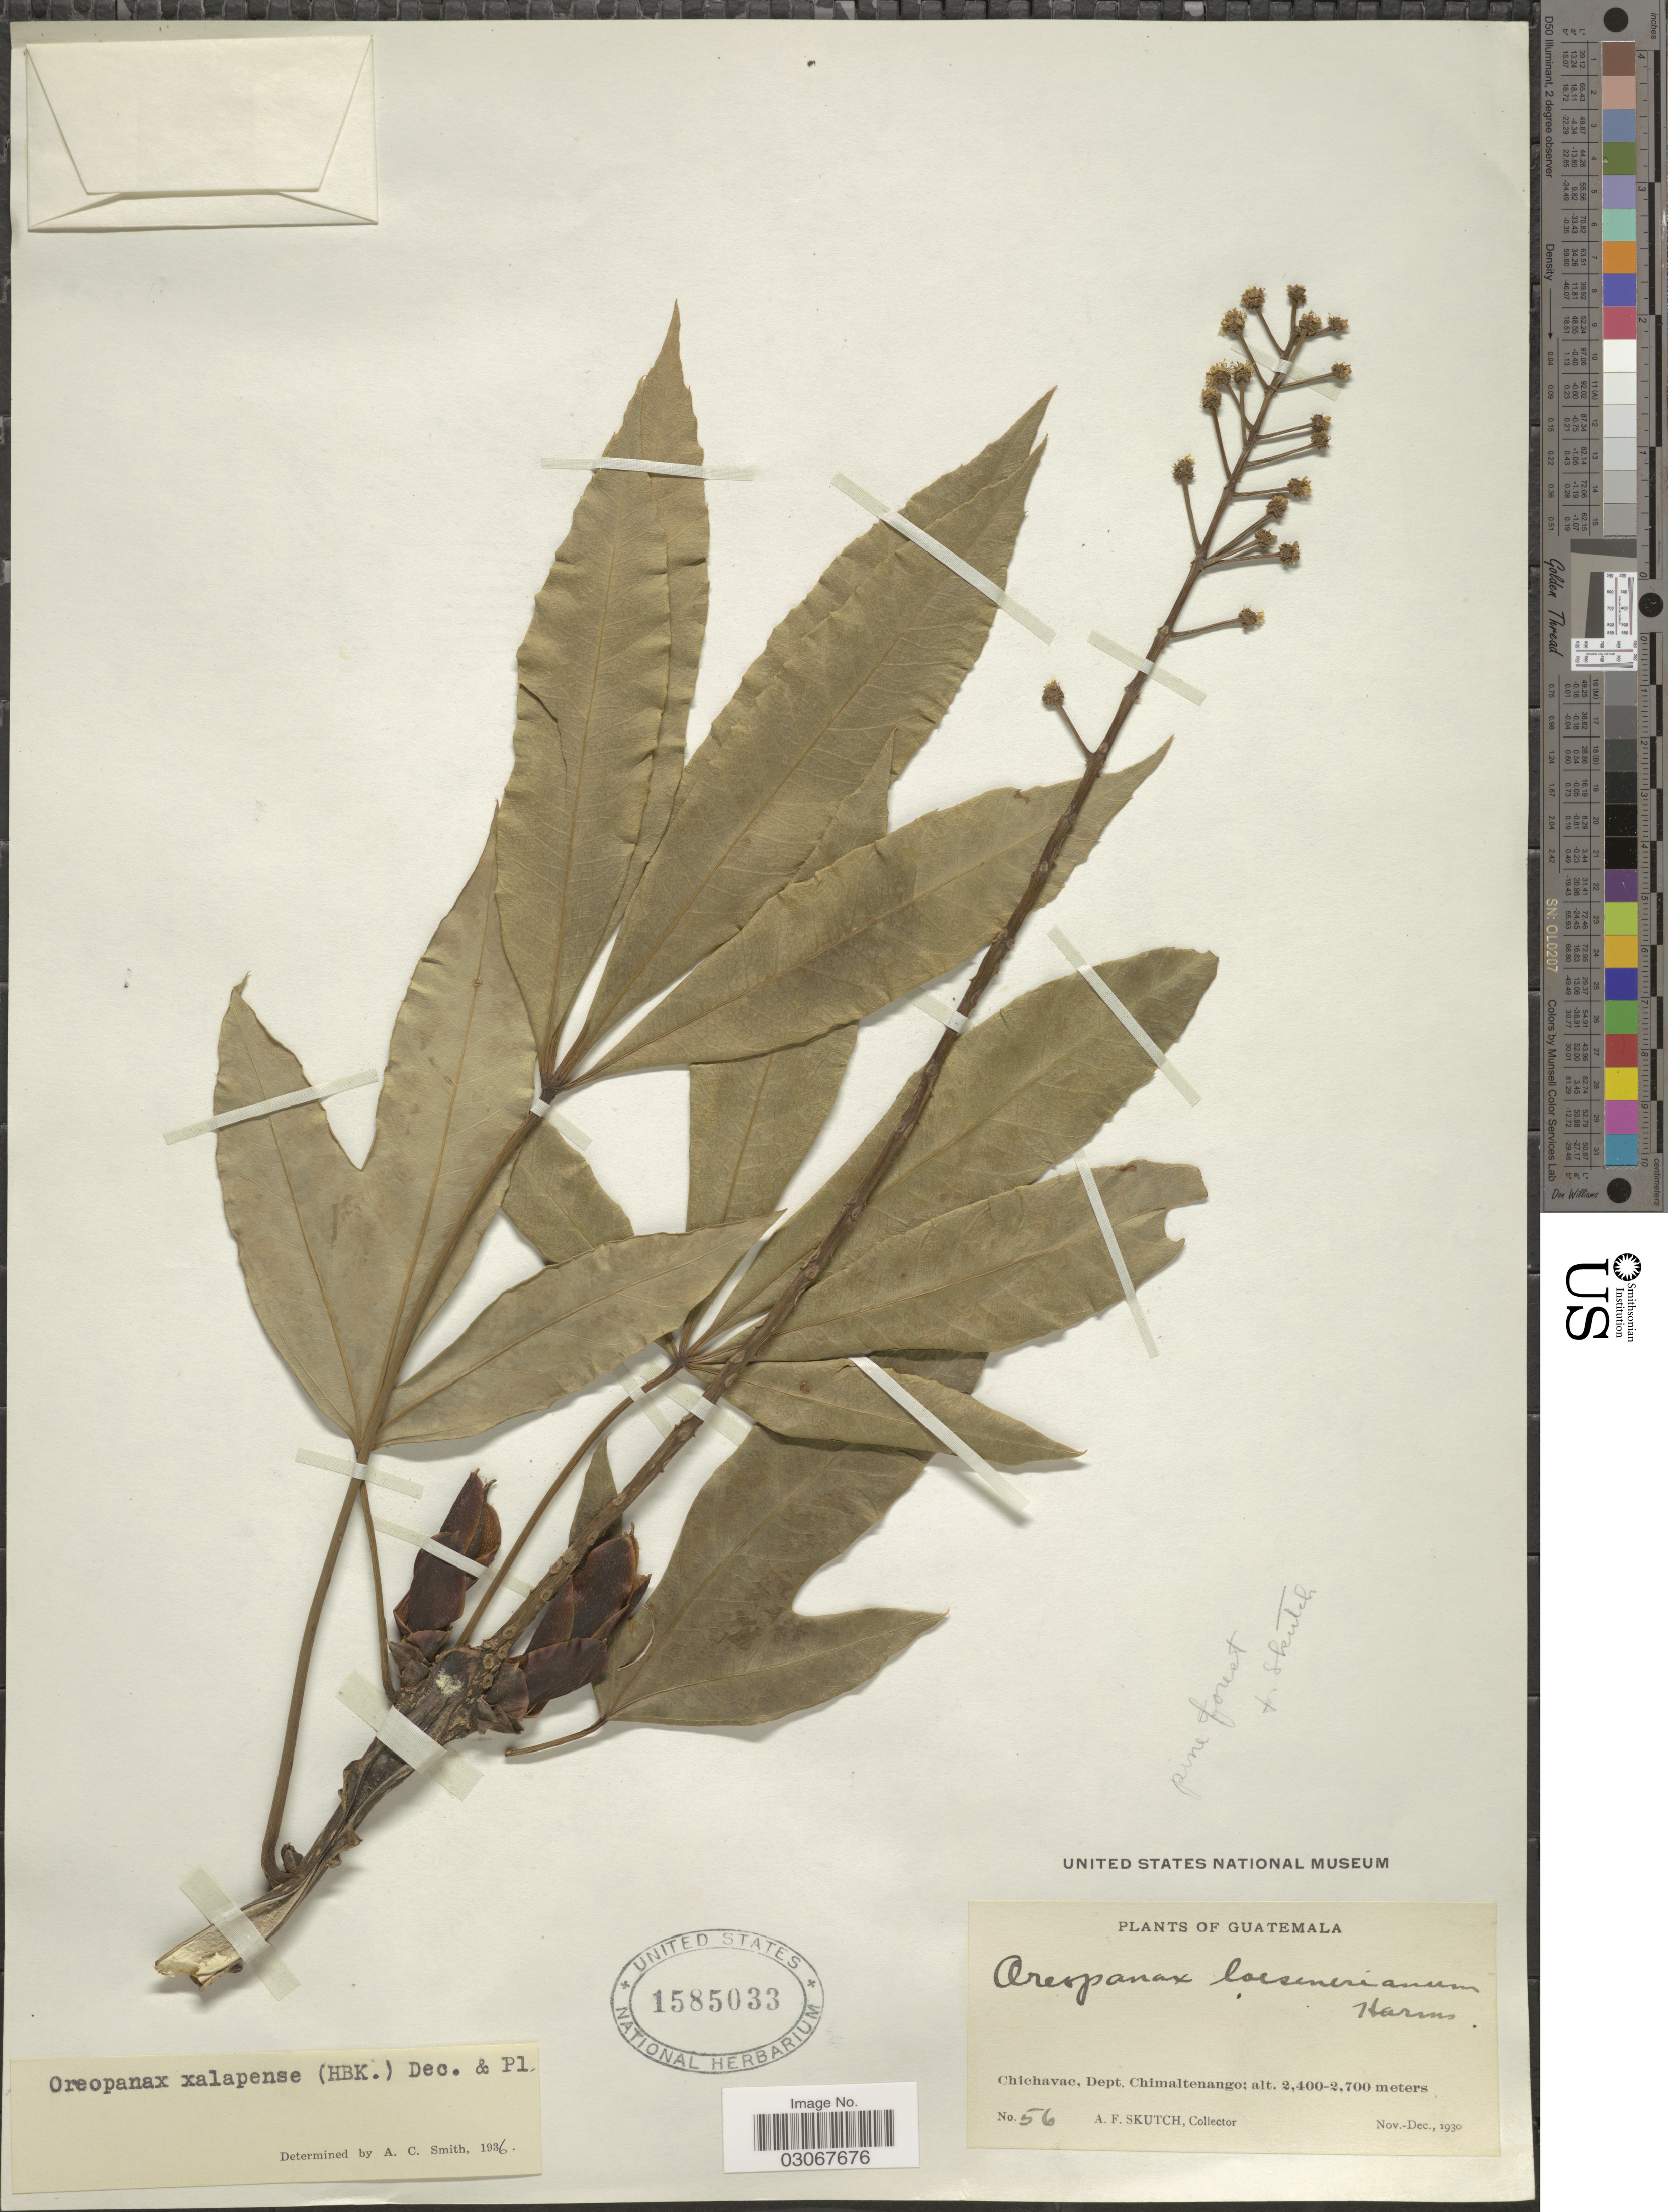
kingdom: Plantae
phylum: Tracheophyta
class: Magnoliopsida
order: Apiales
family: Araliaceae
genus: Oreopanax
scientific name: Oreopanax xalapensis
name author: (Kunth) Decne. & Planch.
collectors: A. F. Skutch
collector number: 56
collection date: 1930-11/1930-12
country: Guatemala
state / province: Chimaltenango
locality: Chichavac, Dept. Chimaltenango.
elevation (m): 2400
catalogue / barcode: US 1585033